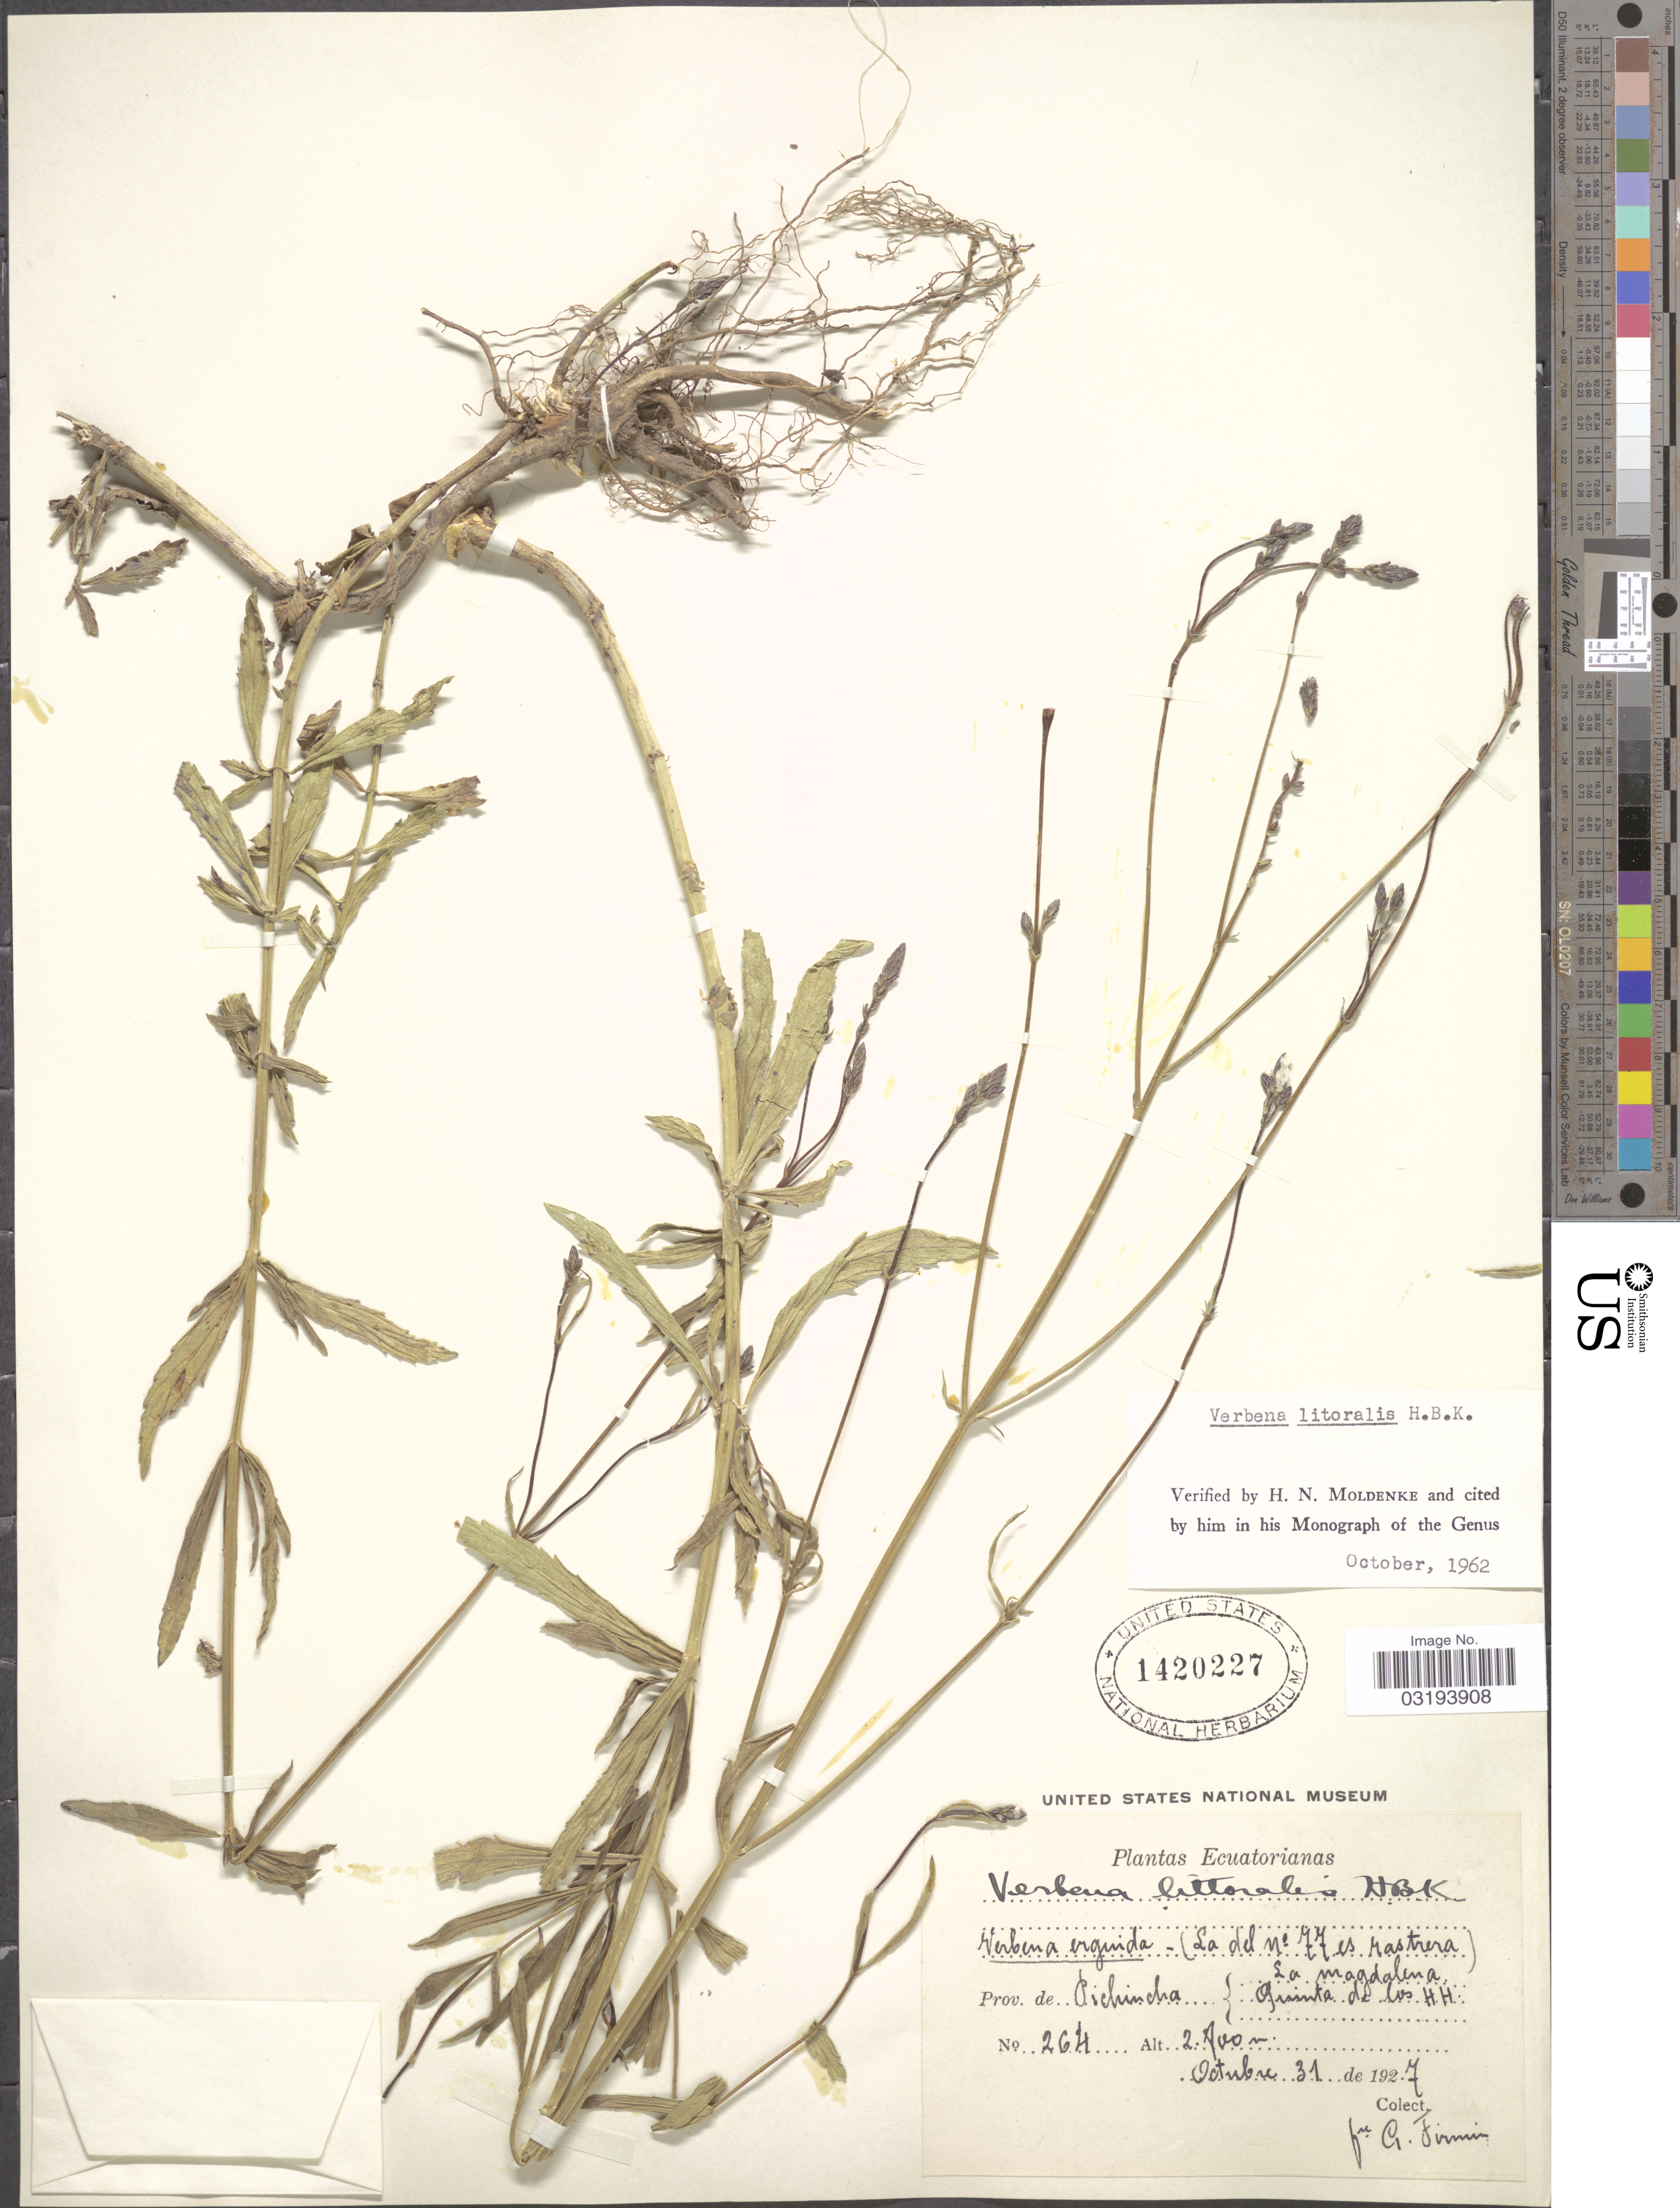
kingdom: Plantae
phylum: Tracheophyta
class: Magnoliopsida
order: Lamiales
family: Verbenaceae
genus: Verbena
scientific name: Verbena litoralis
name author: Kunth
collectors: F. Firmin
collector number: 264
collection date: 1927-10-31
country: Ecuador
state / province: Pichincha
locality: La Magdalena, Quinta de los H.H.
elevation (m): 2800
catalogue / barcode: US 1420227